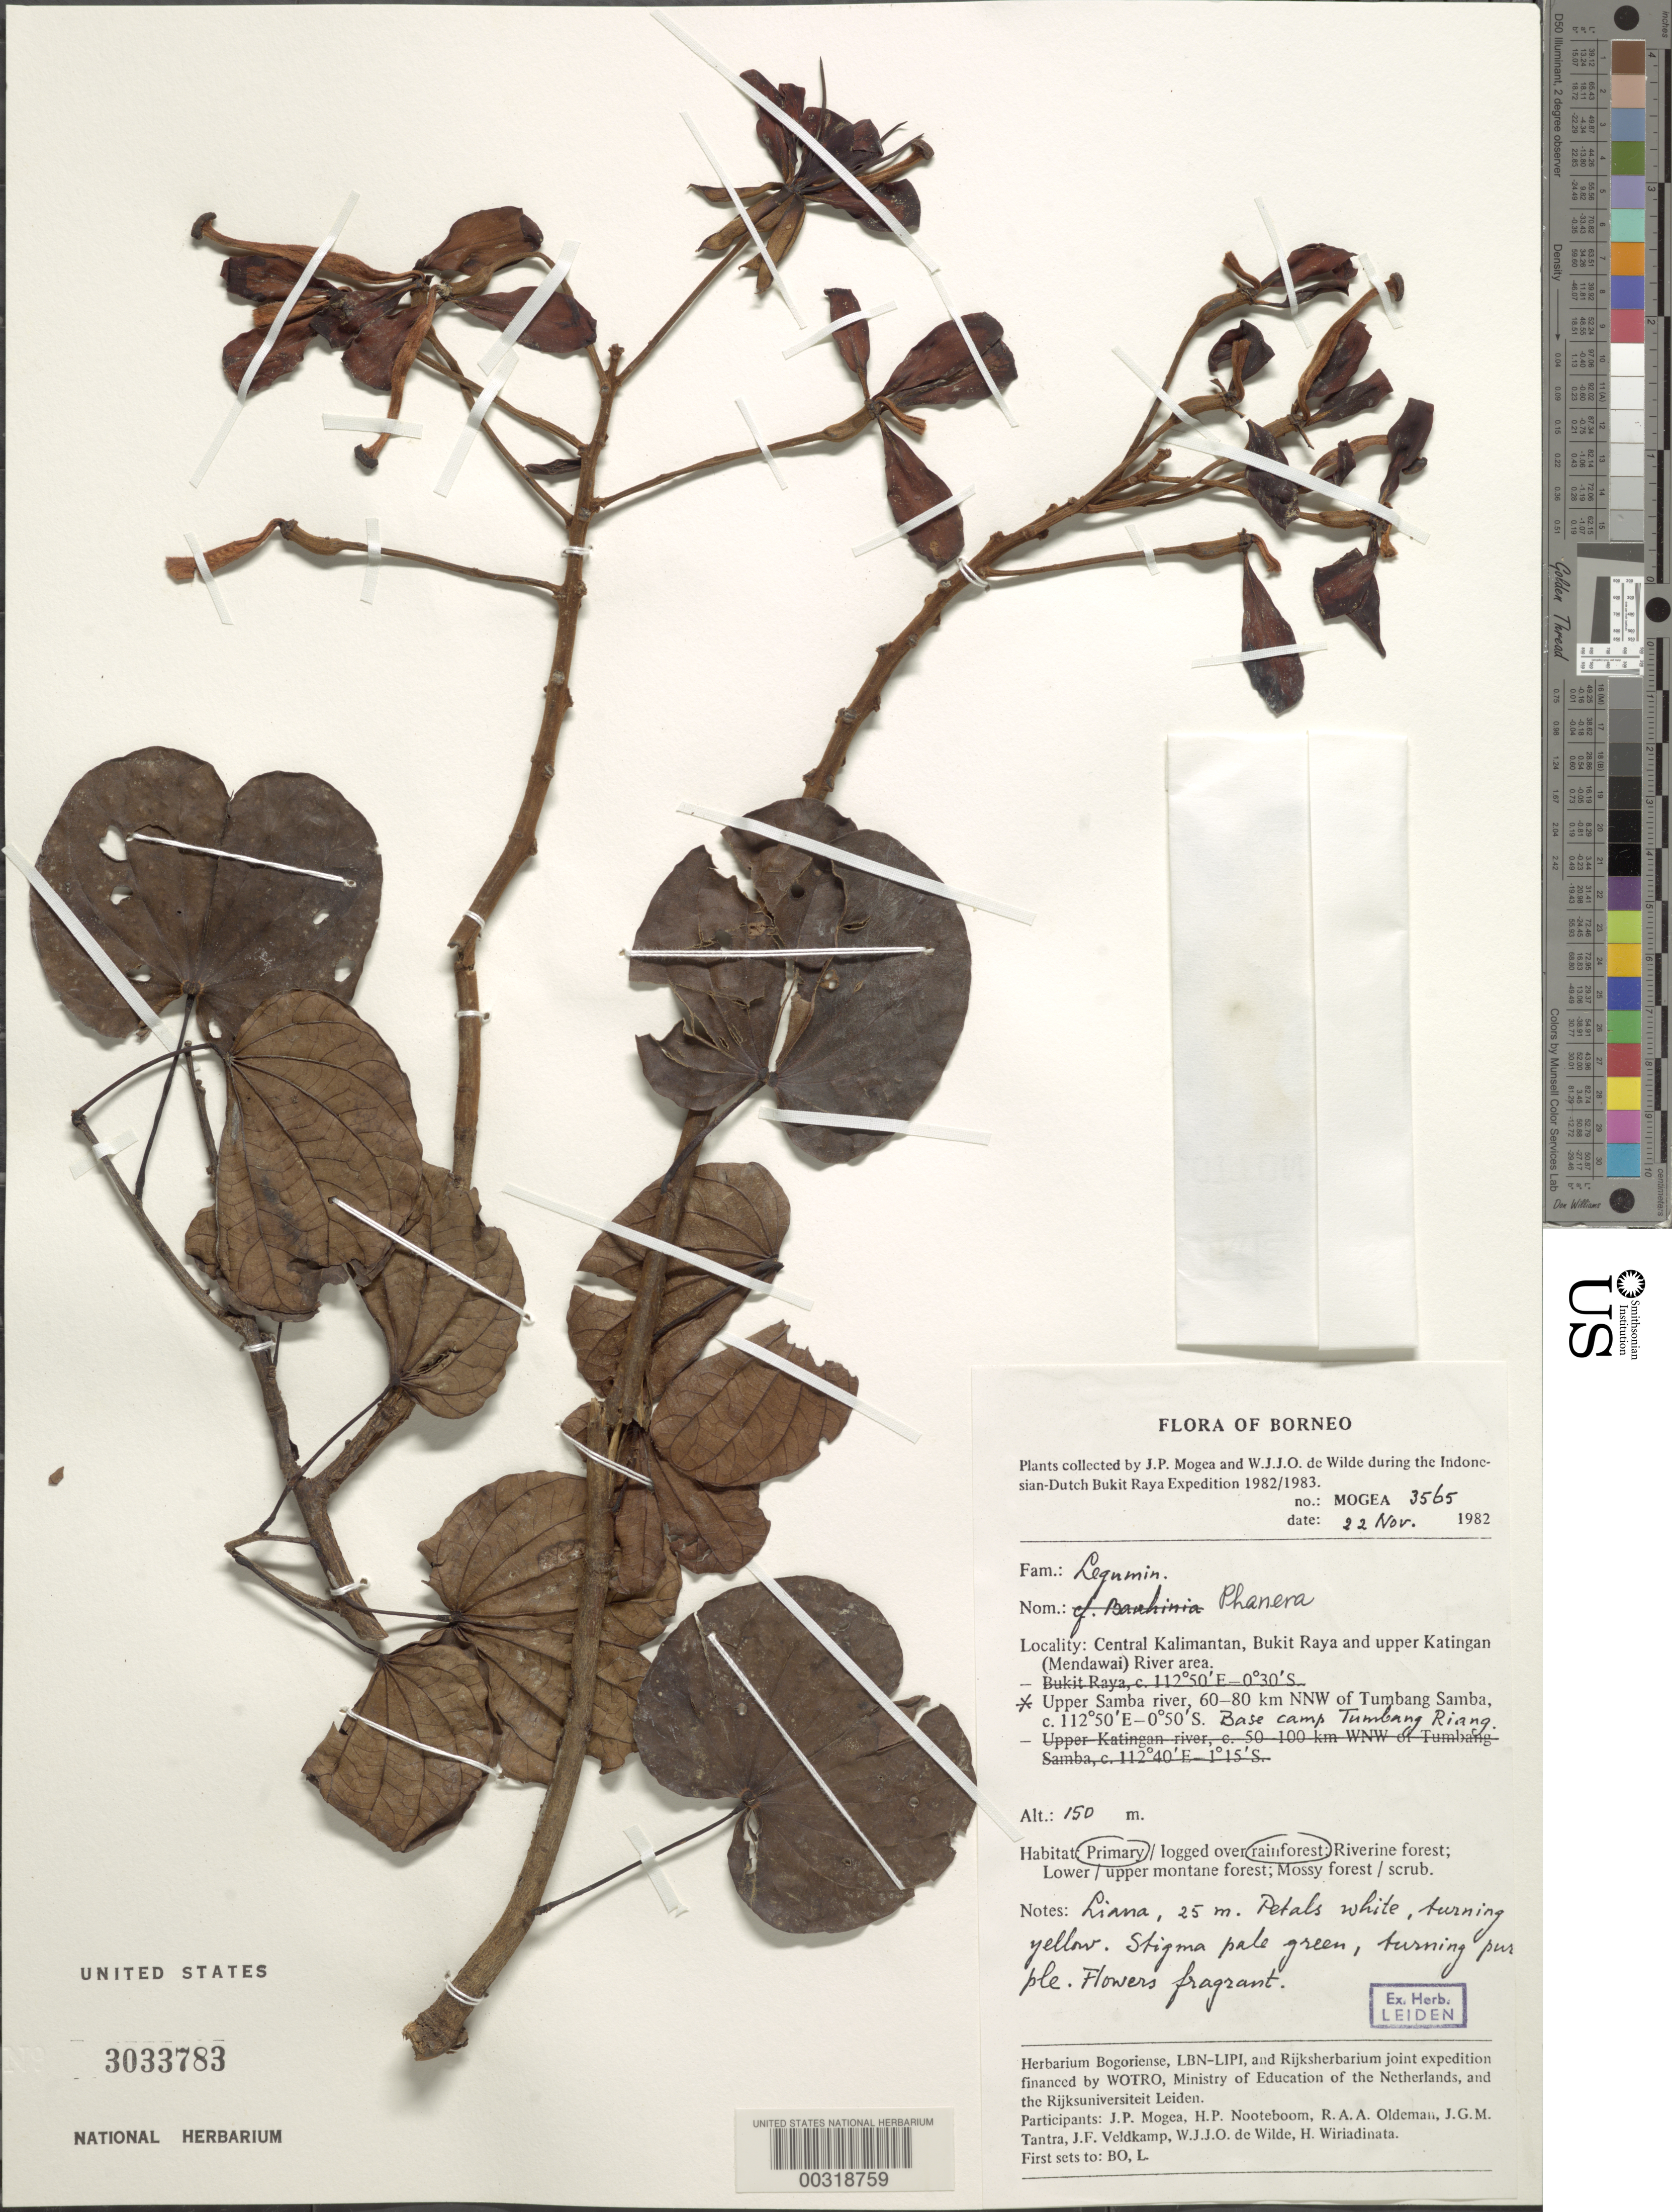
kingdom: Plantae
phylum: Tracheophyta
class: Magnoliopsida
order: Fabales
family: Fabaceae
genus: Phanera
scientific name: Phanera sp.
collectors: J. Mogea & W. J. de Wilde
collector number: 3565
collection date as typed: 22 Nov 1982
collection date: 1982-11-22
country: Indonesia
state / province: Kalimantan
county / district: Kalimantan Tengah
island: Borneo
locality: Bukit raya and upper katingan (mendawai) river area, upper samba river 60-80 km nnw of tumbang samba, base camp tumbang riang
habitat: Primary rainforest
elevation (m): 150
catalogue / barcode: US 3033783